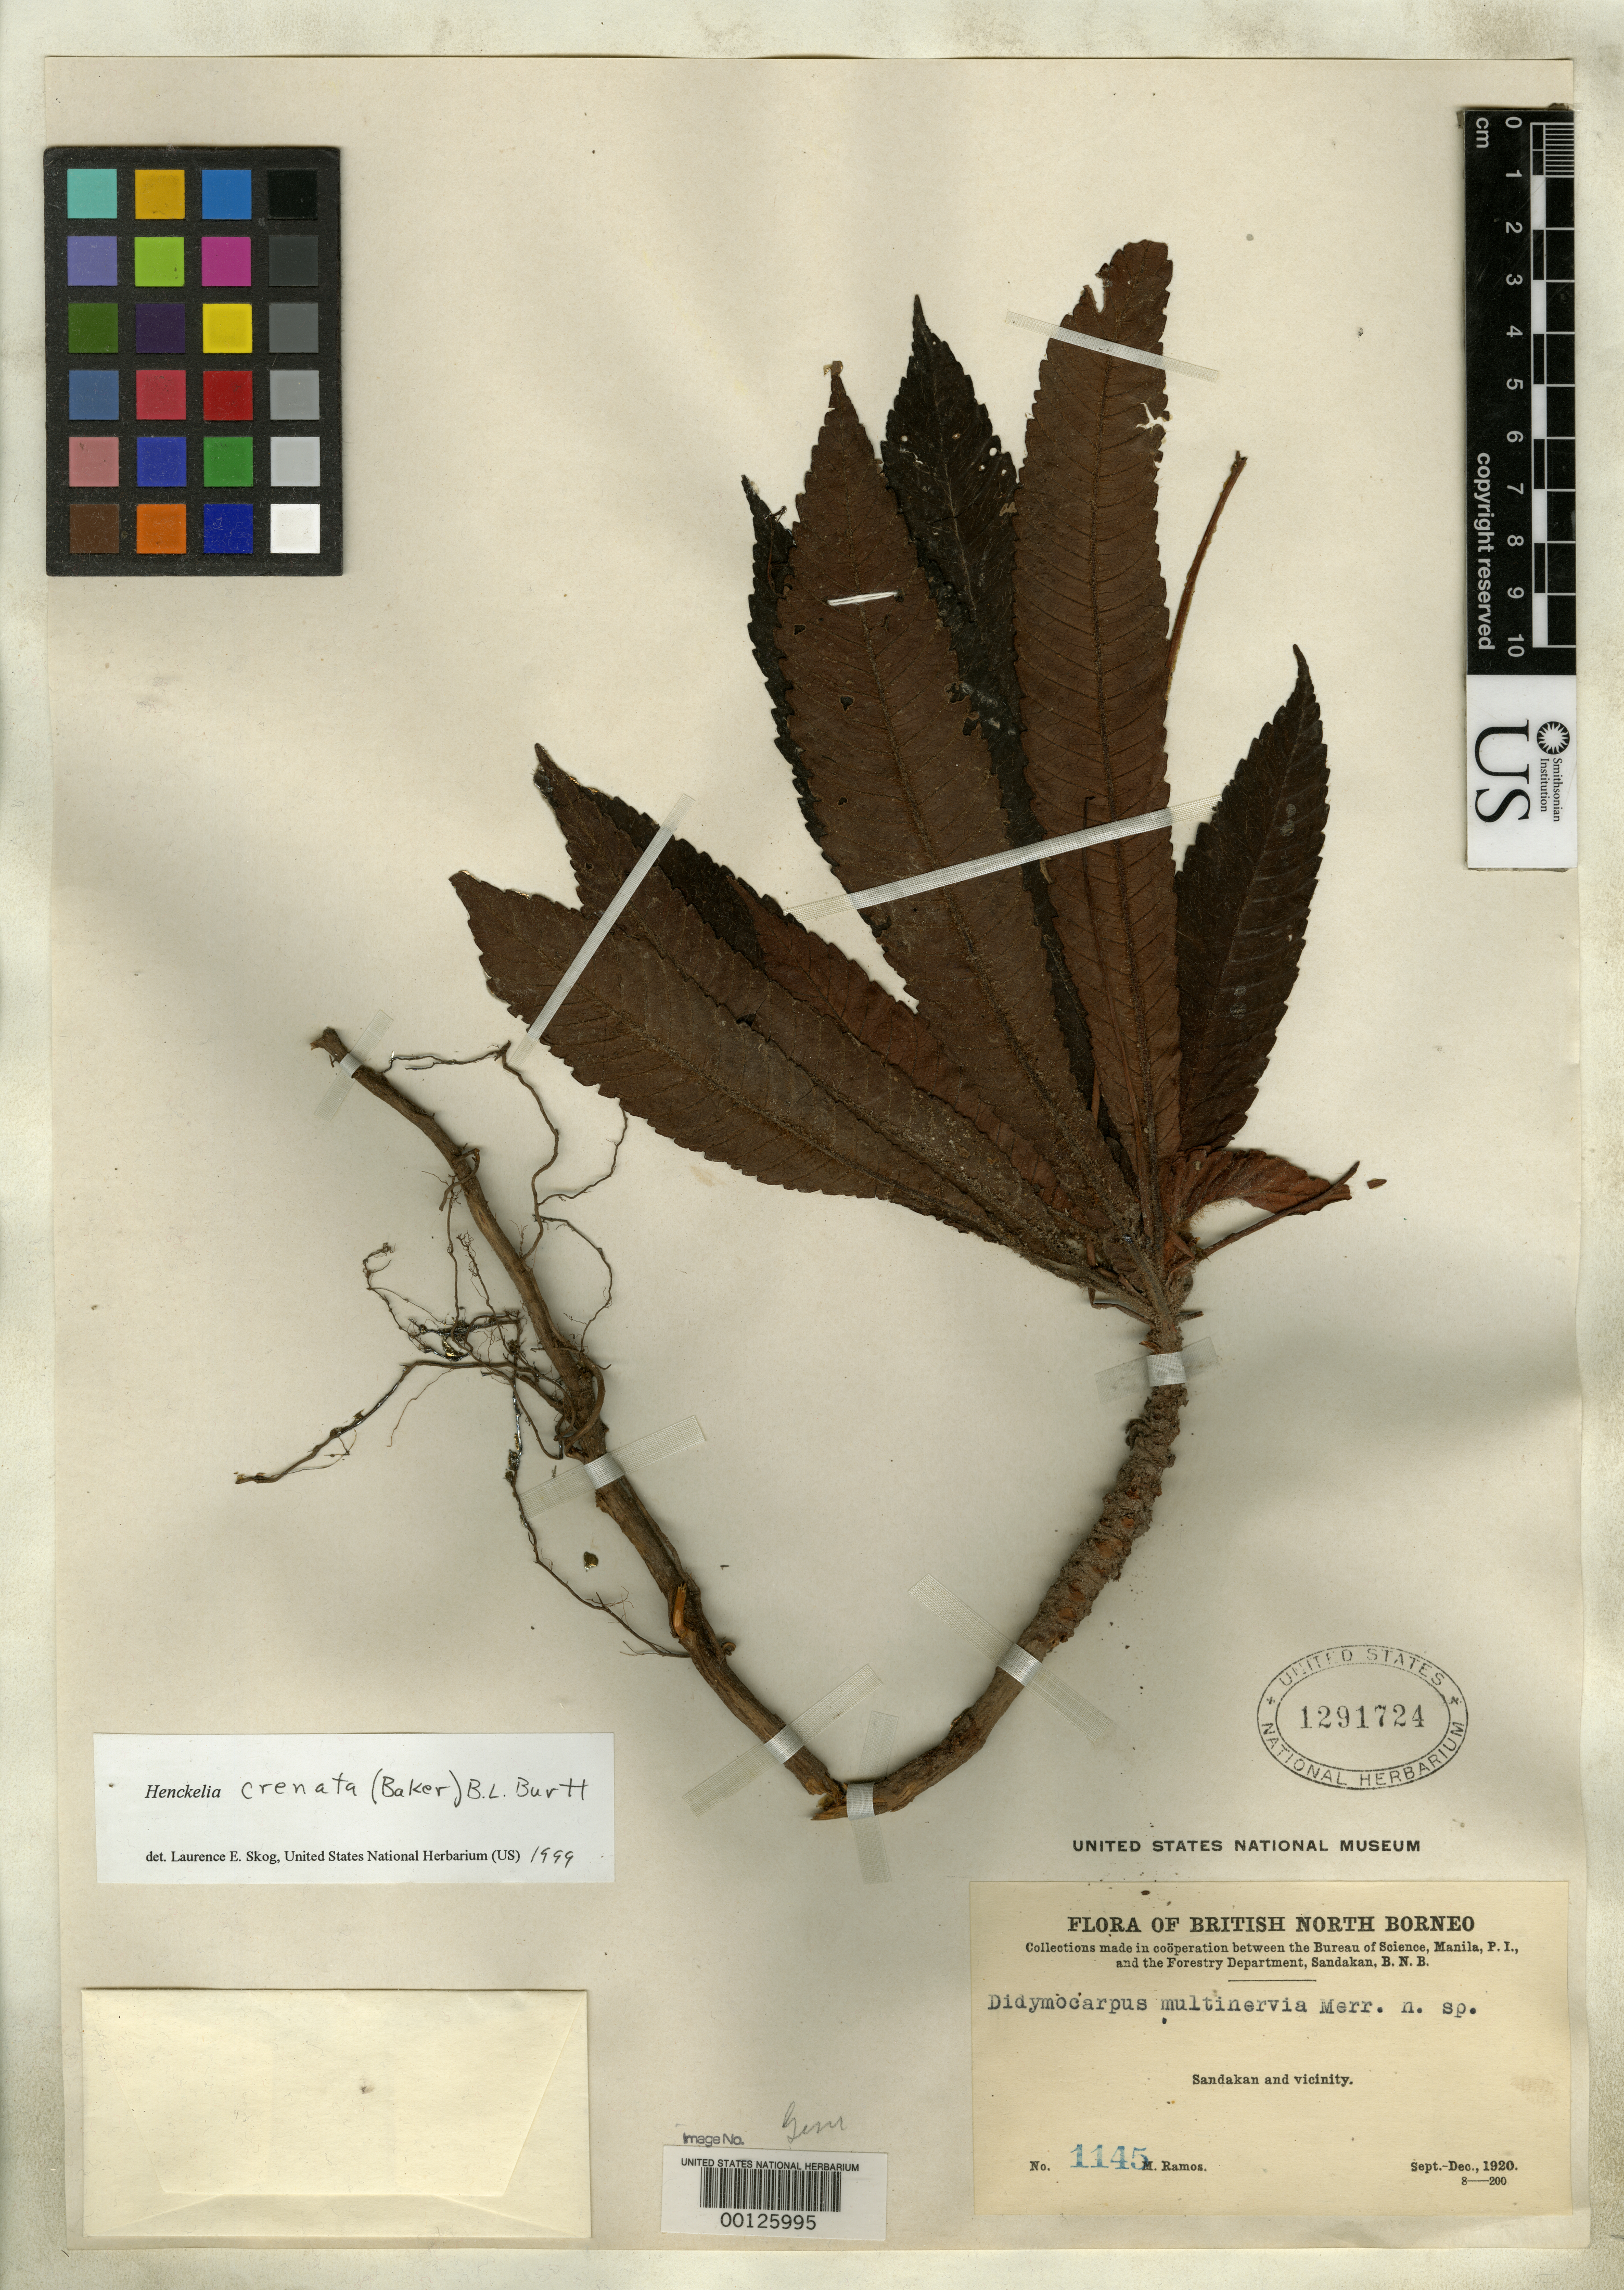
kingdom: Plantae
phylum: Tracheophyta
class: Magnoliopsida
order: Lamiales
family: Gesneriaceae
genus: Didymocarpus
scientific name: Didymocarpus multinervius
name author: Merr.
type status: Isotype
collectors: M. Ramos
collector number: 1145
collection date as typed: Sep 1930 to -- Dec 1930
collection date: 1930-09/1930-12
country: Malaysia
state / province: Sabah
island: Borneo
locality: Sandakan & vicinity.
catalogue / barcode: US 1291724